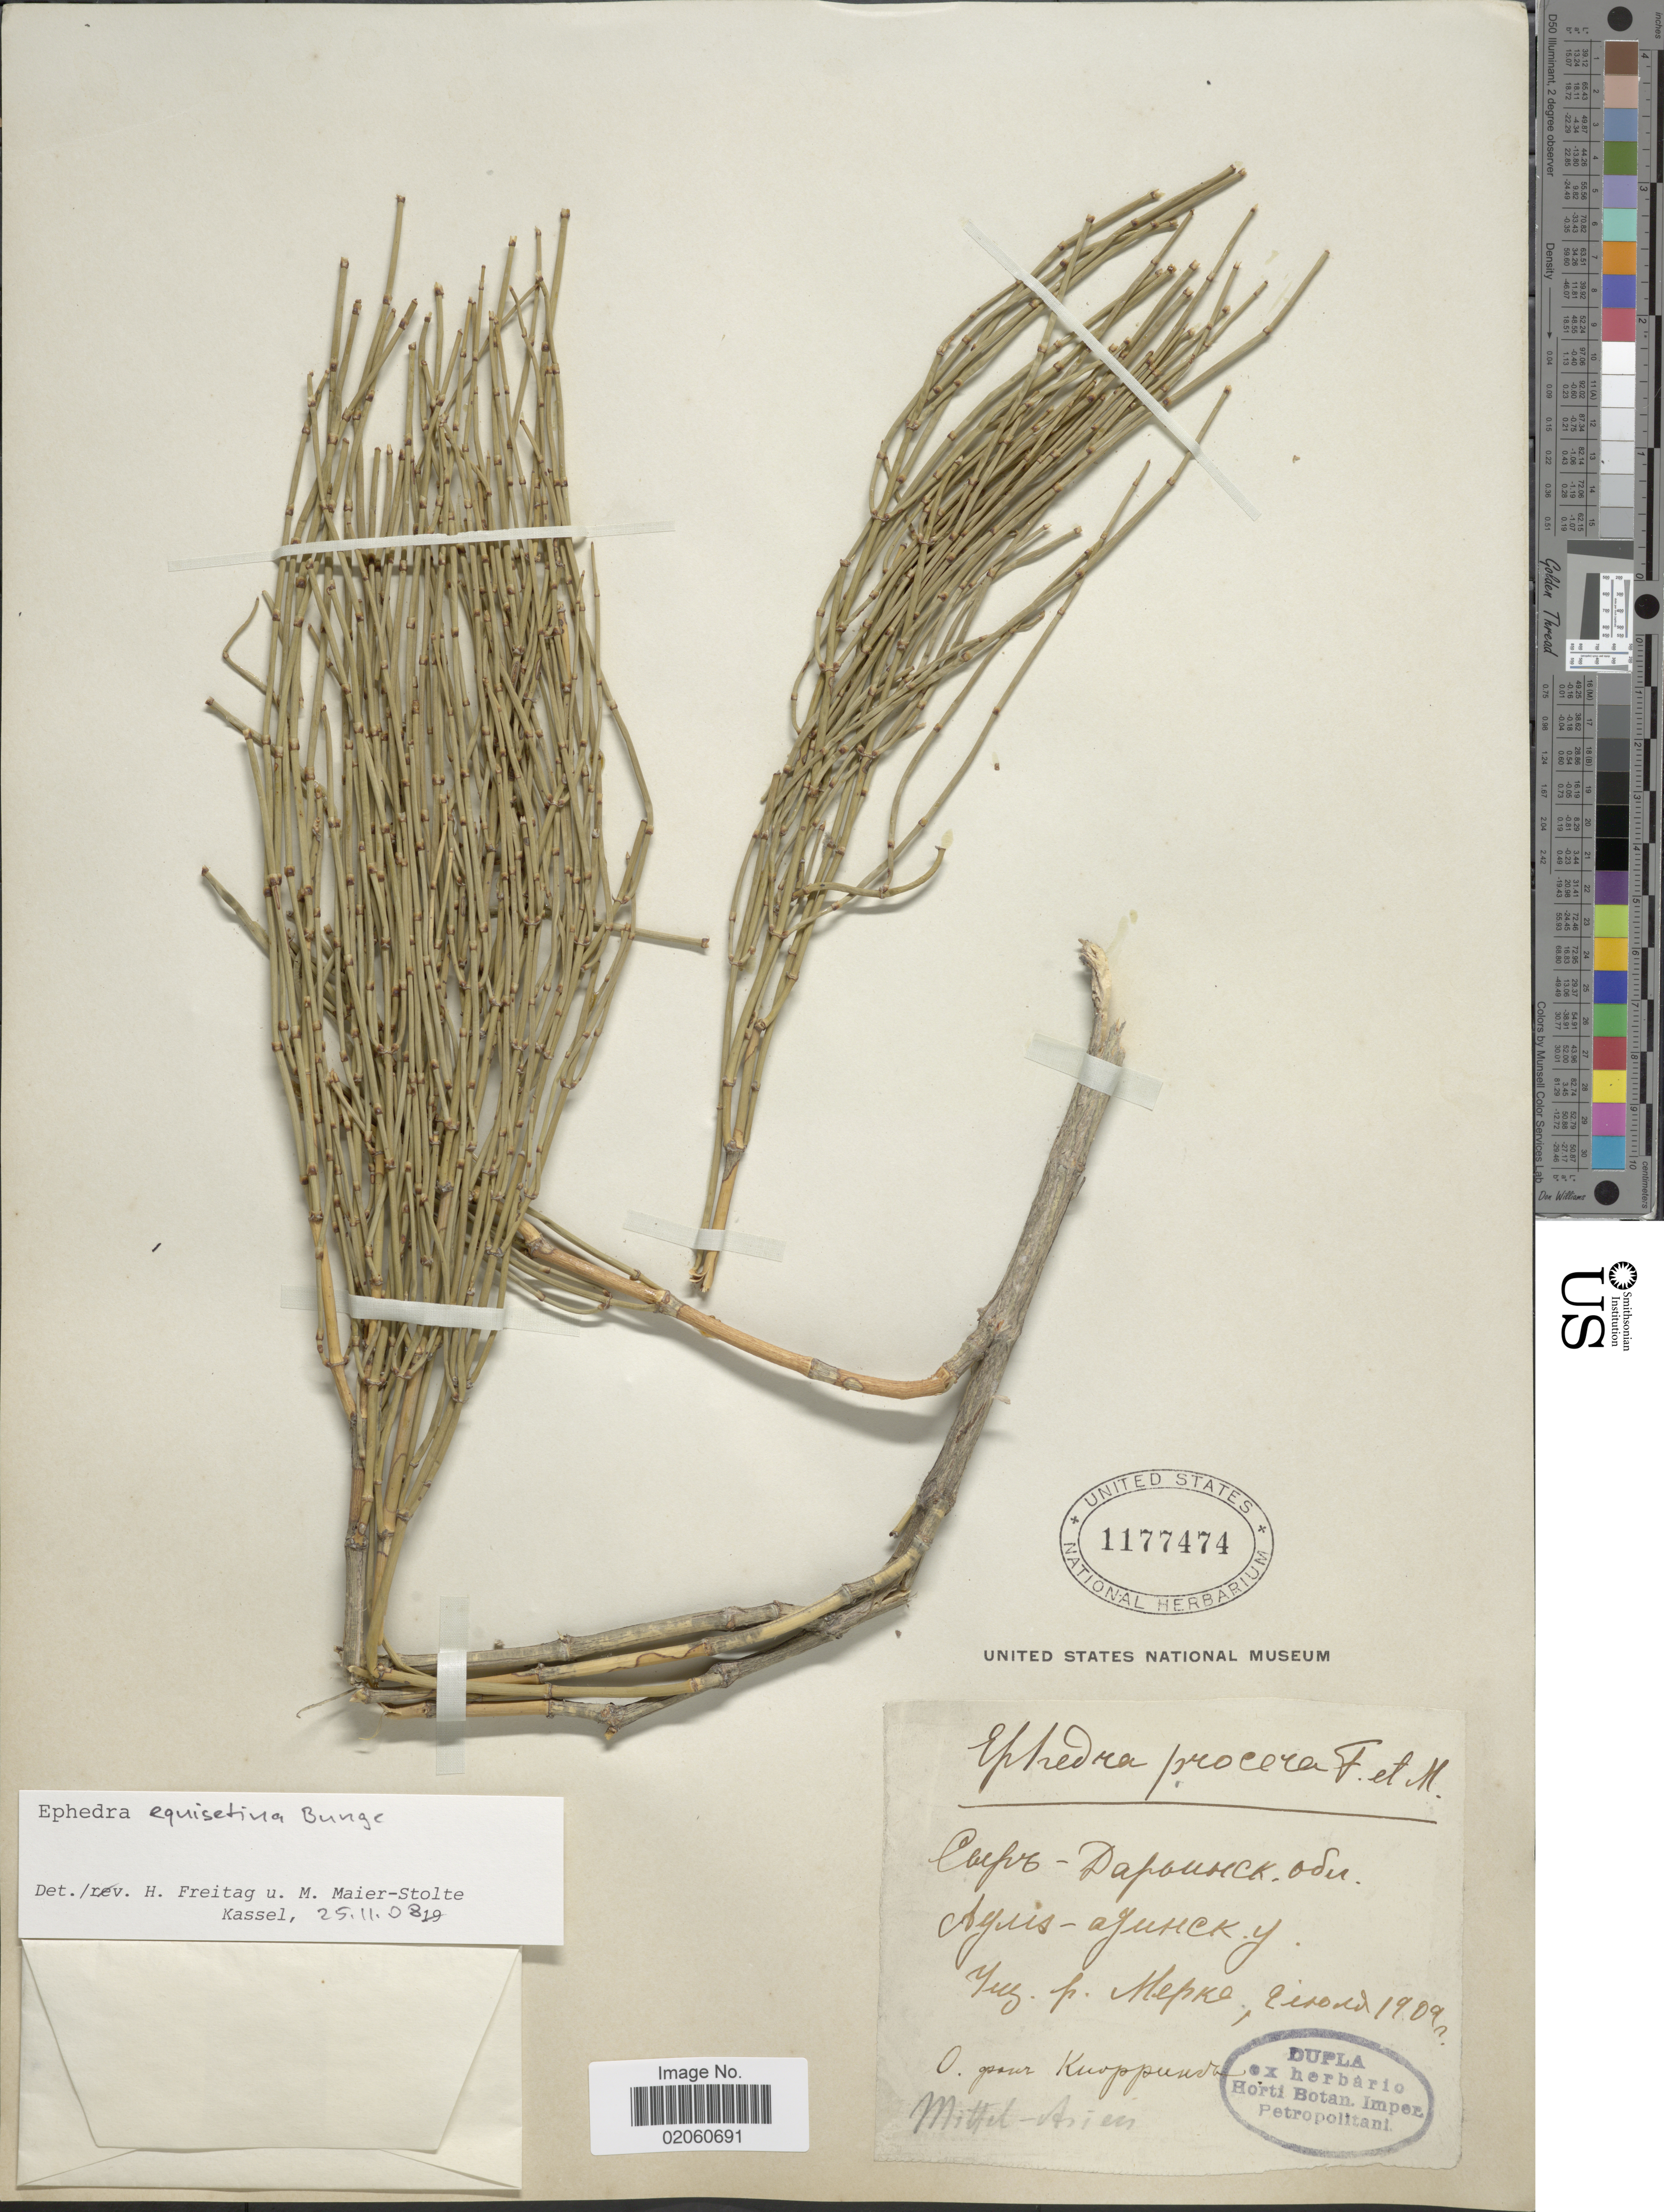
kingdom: Plantae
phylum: Tracheophyta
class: Gnetopsida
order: Ephedrales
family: Ephedraceae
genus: Ephedra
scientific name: Ephedra equisetina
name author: Bunge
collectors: O. Knoppunda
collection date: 1909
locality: Mittel-Asia, jug. p. Mepka. [interpreted]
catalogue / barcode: US 117474